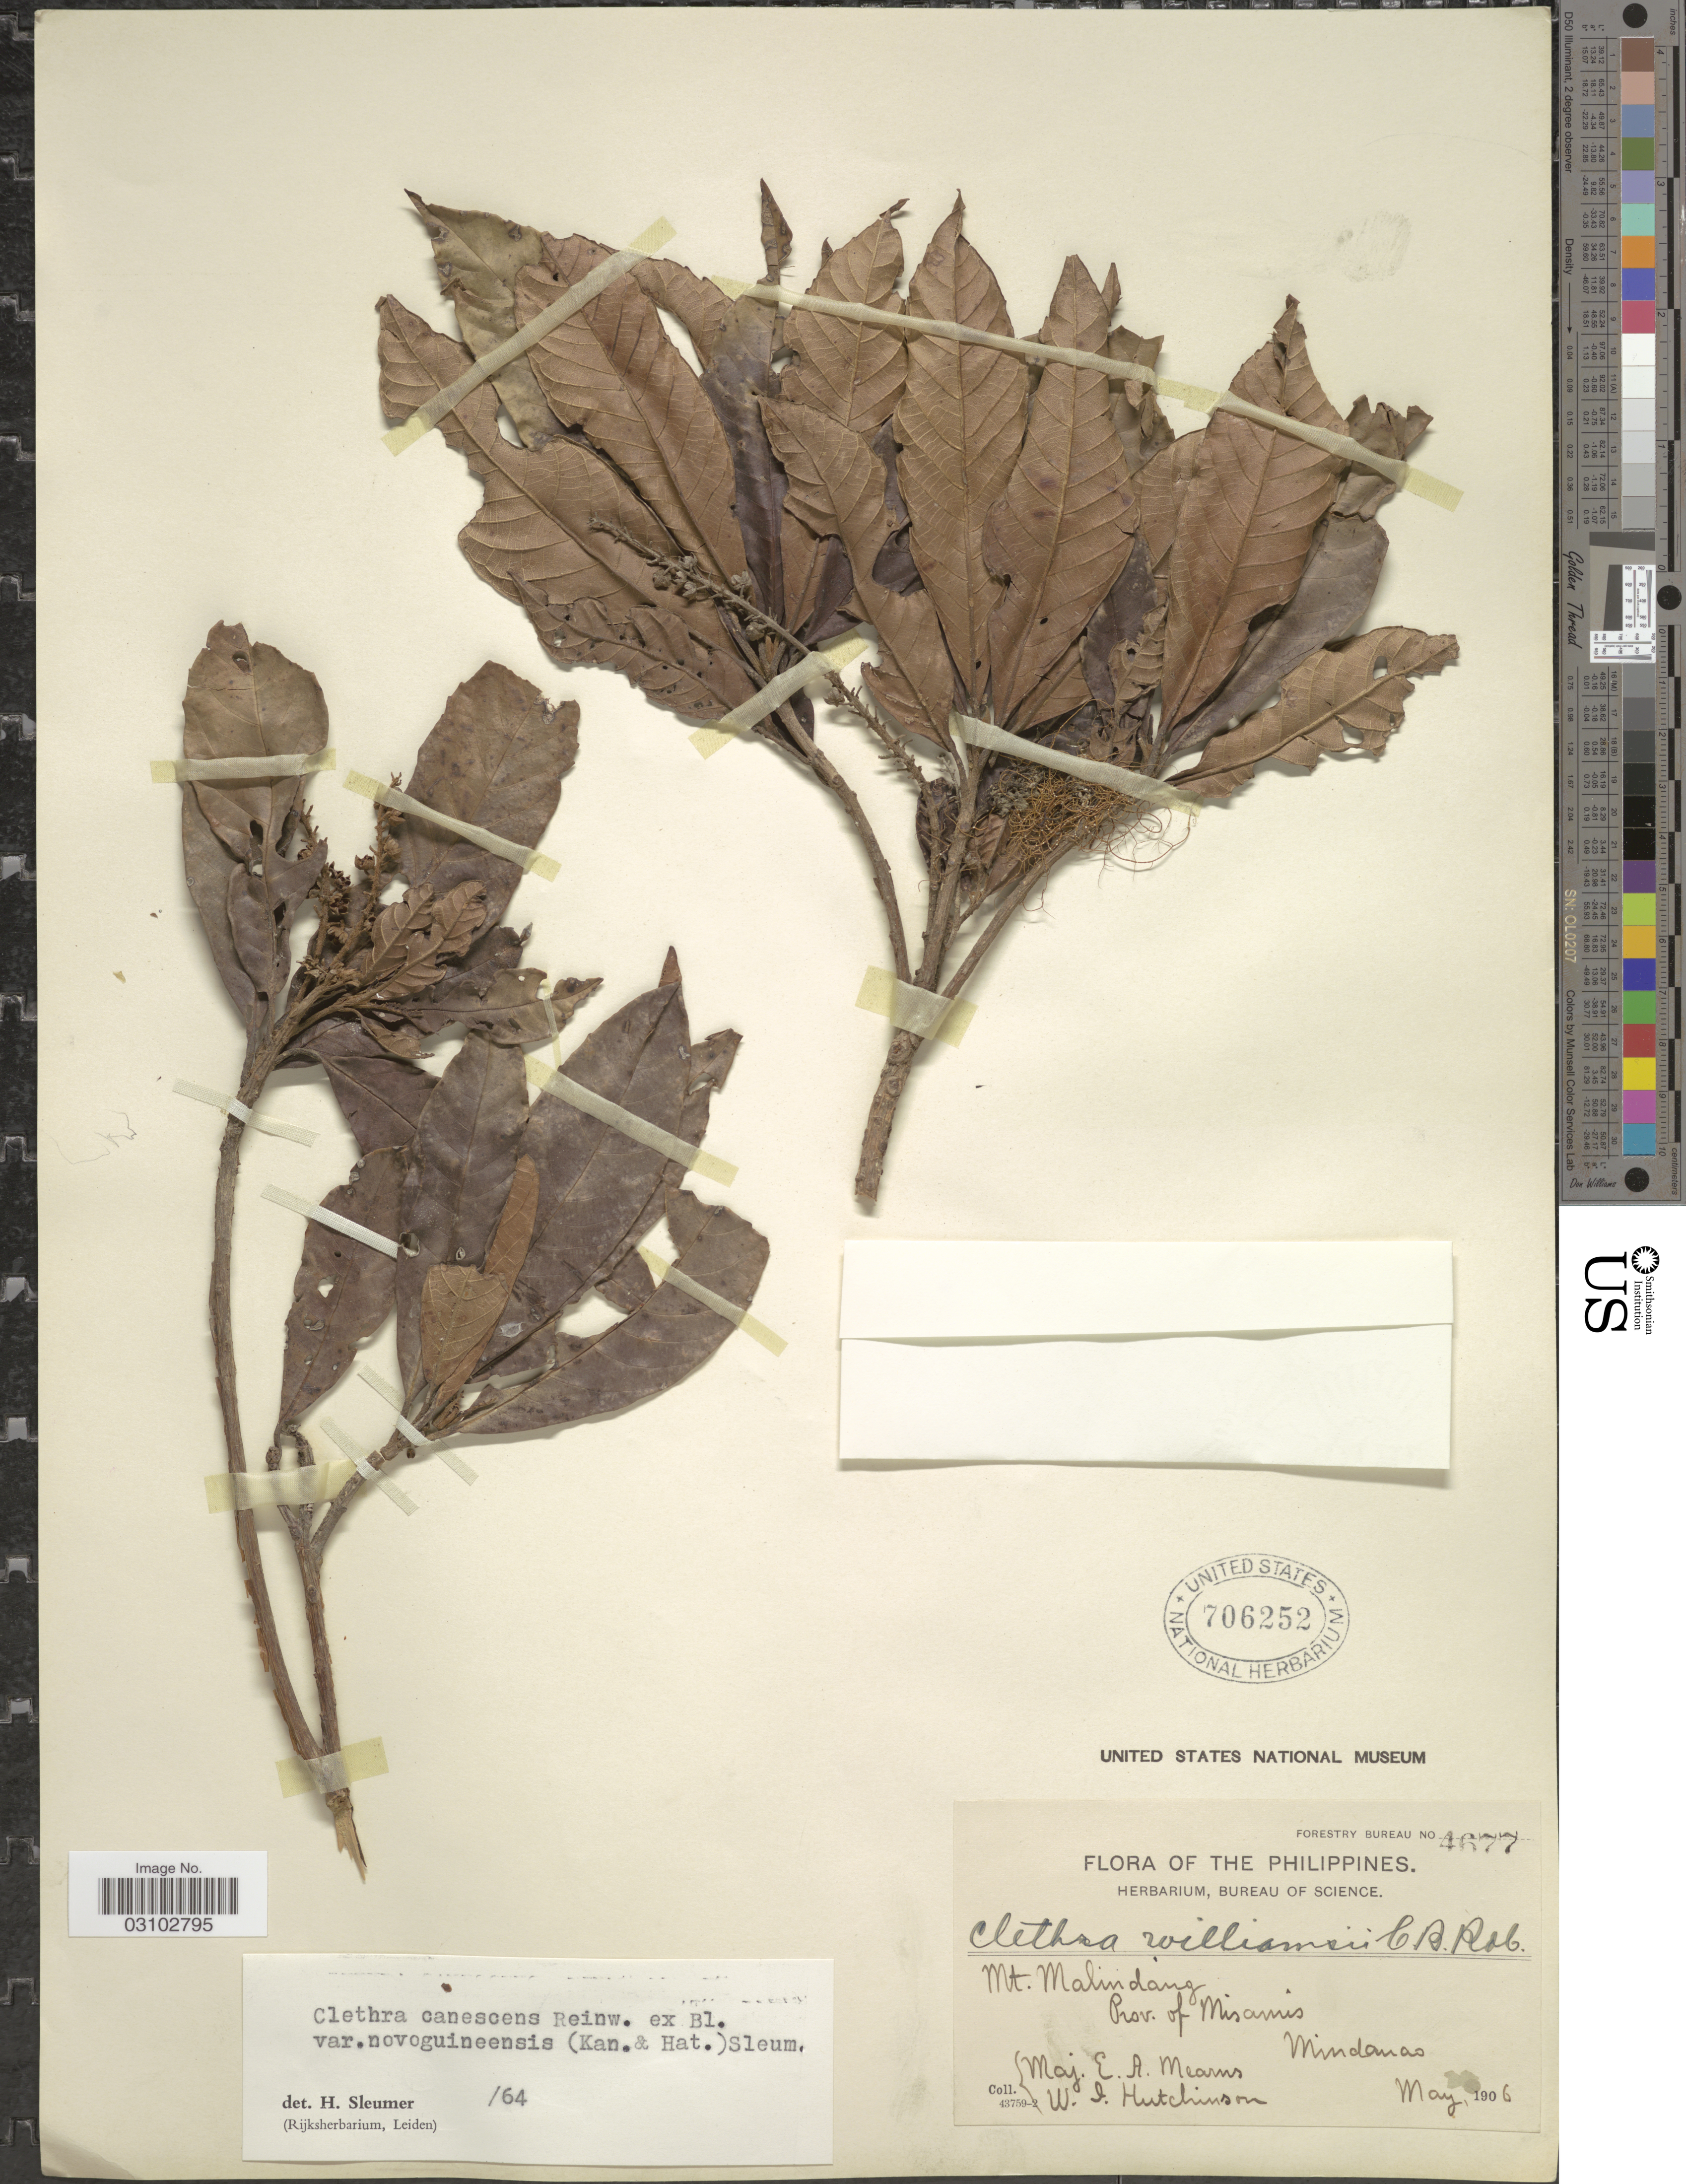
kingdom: Plantae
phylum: Tracheophyta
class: Magnoliopsida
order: Ericales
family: Clethraceae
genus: Clethra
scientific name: Clethra canescens var. novoguineensis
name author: (Kaneh. & Hatus.) Sleumer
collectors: E. A. Mearns & W. I. Hutchinson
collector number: Forestry Bureau 4677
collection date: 1906-05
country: Philippines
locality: Mt. Malindang. Prov. of Misamis, Mindanao.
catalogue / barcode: US 706252